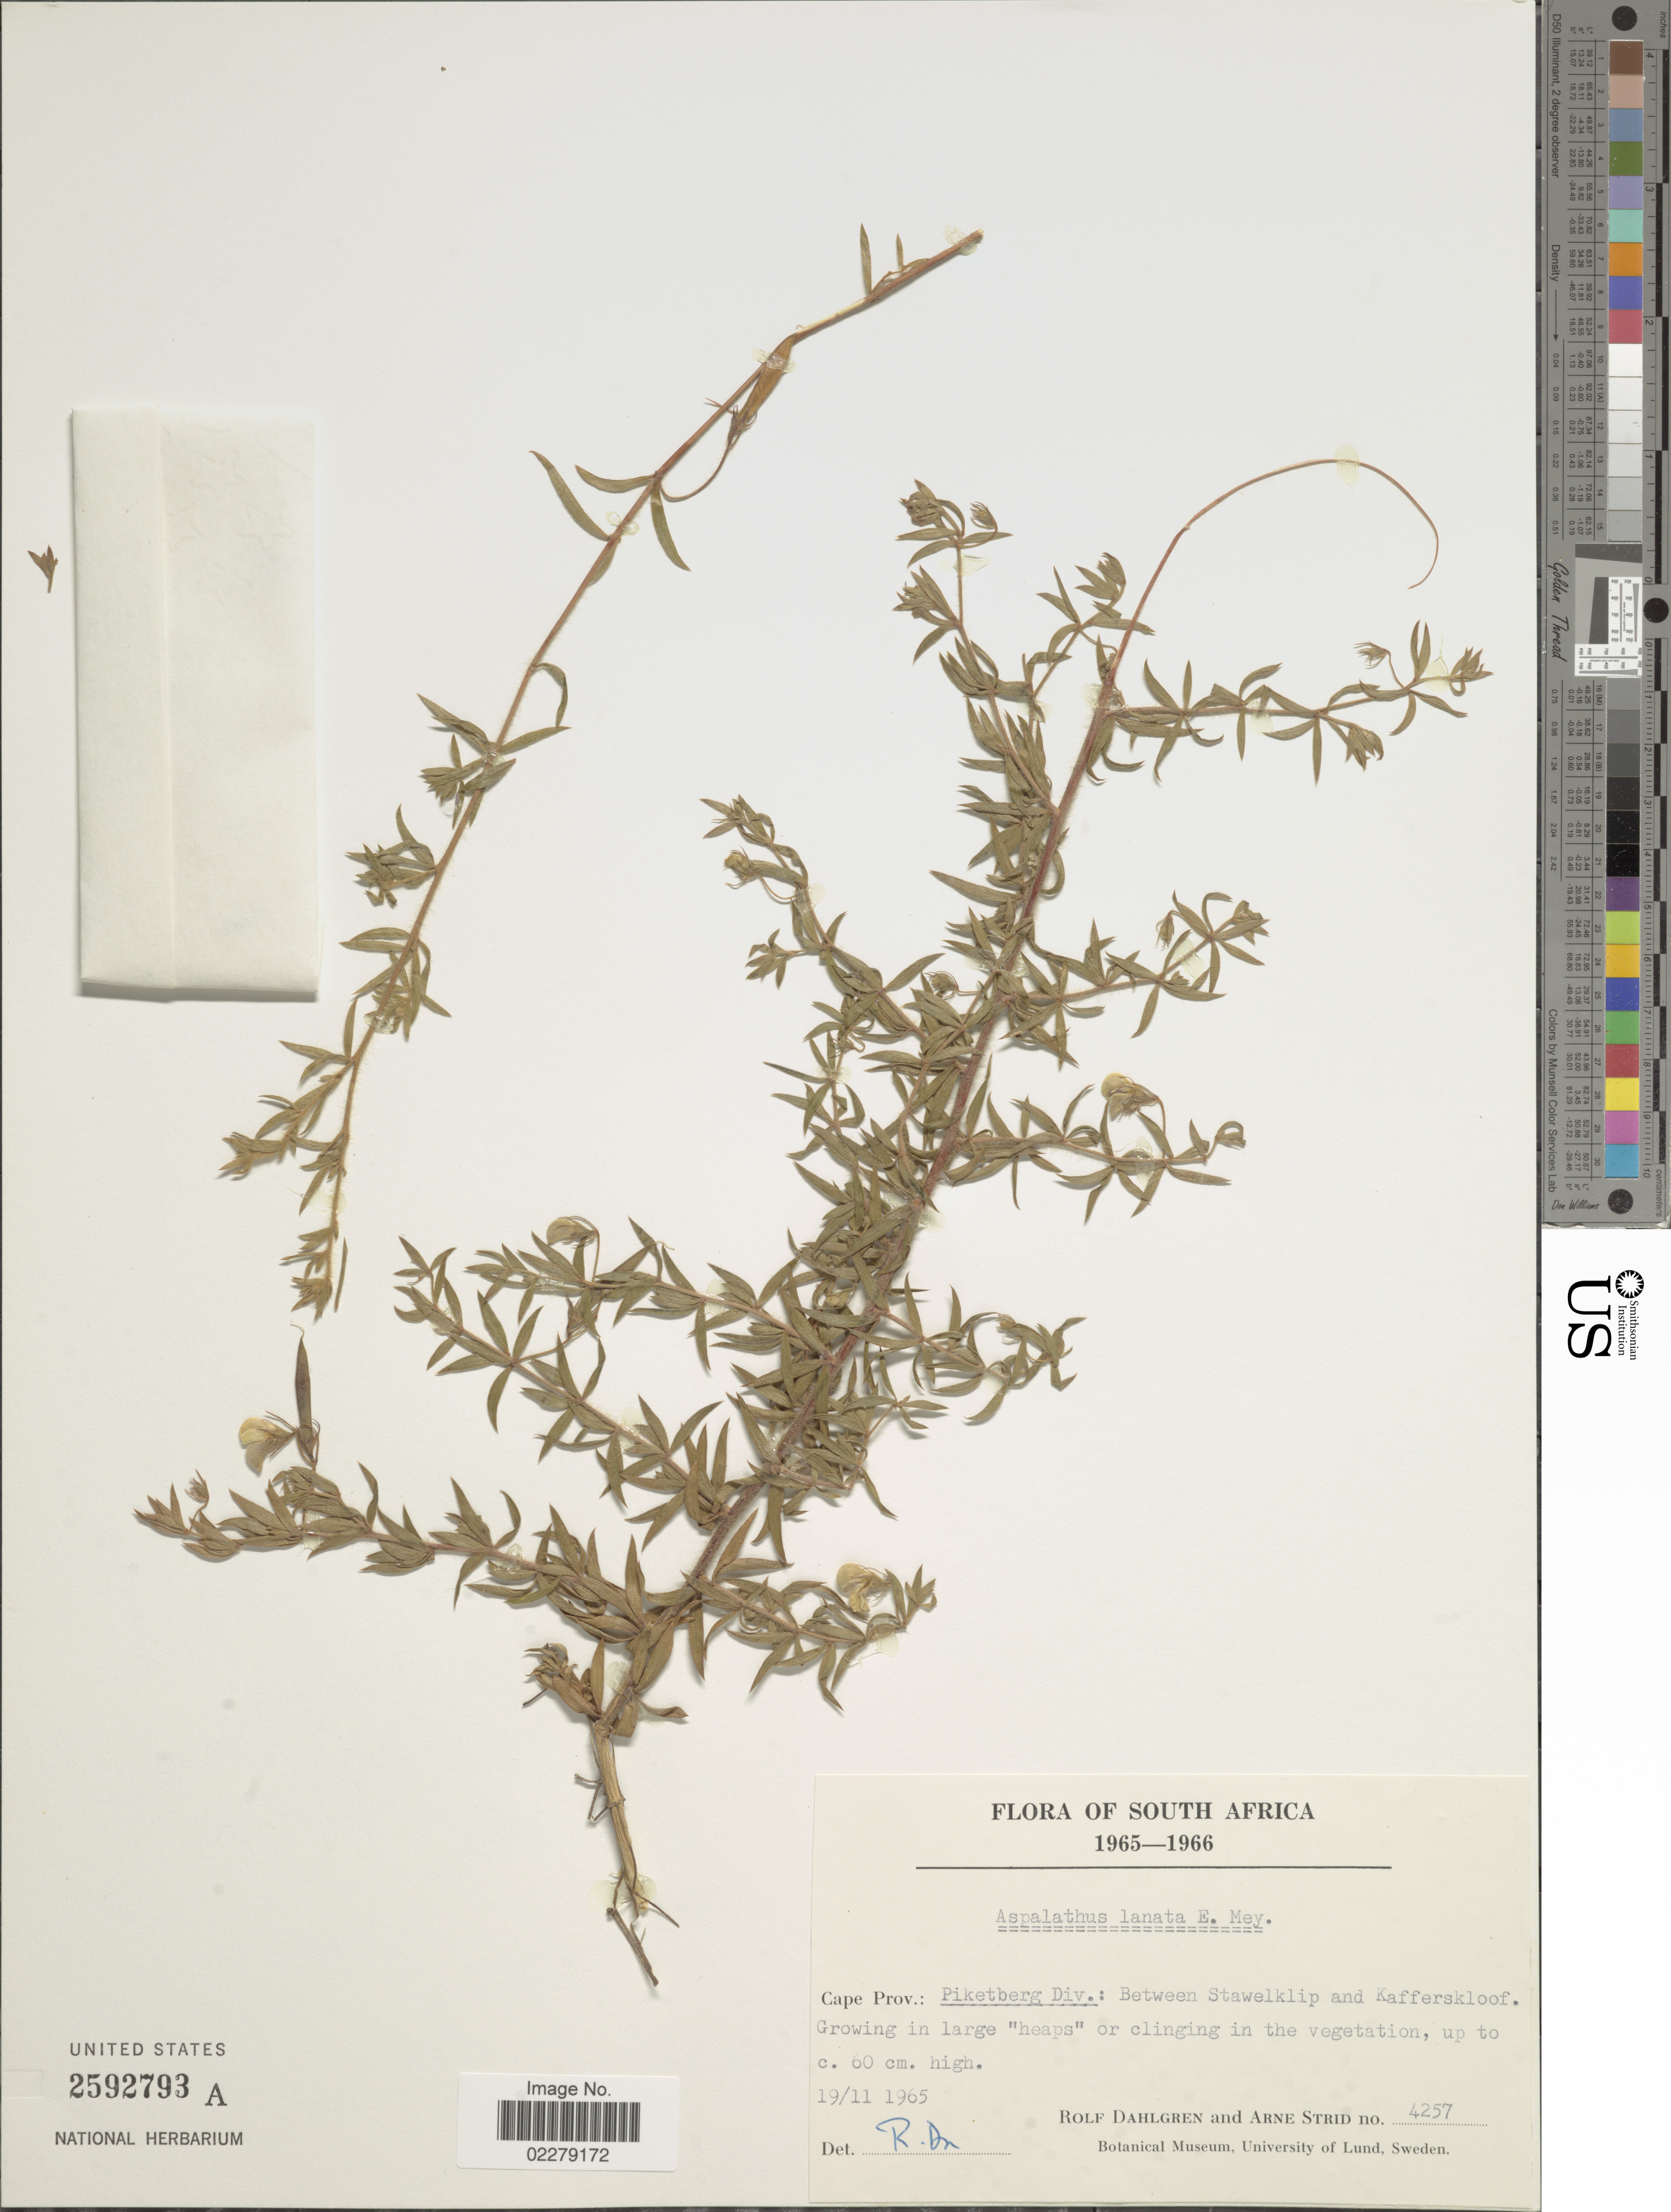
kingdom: Plantae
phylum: Tracheophyta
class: Magnoliopsida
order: Fabales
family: Fabaceae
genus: Aspalathus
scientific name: Aspalathus lanata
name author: E. Mey.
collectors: R. Dahlgren & A. Strid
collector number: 4257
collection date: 1965-11-19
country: South Africa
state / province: Western Cape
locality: Piketberg Div.: Between Stawlklip and Kafferskloof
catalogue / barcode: US 2592793A